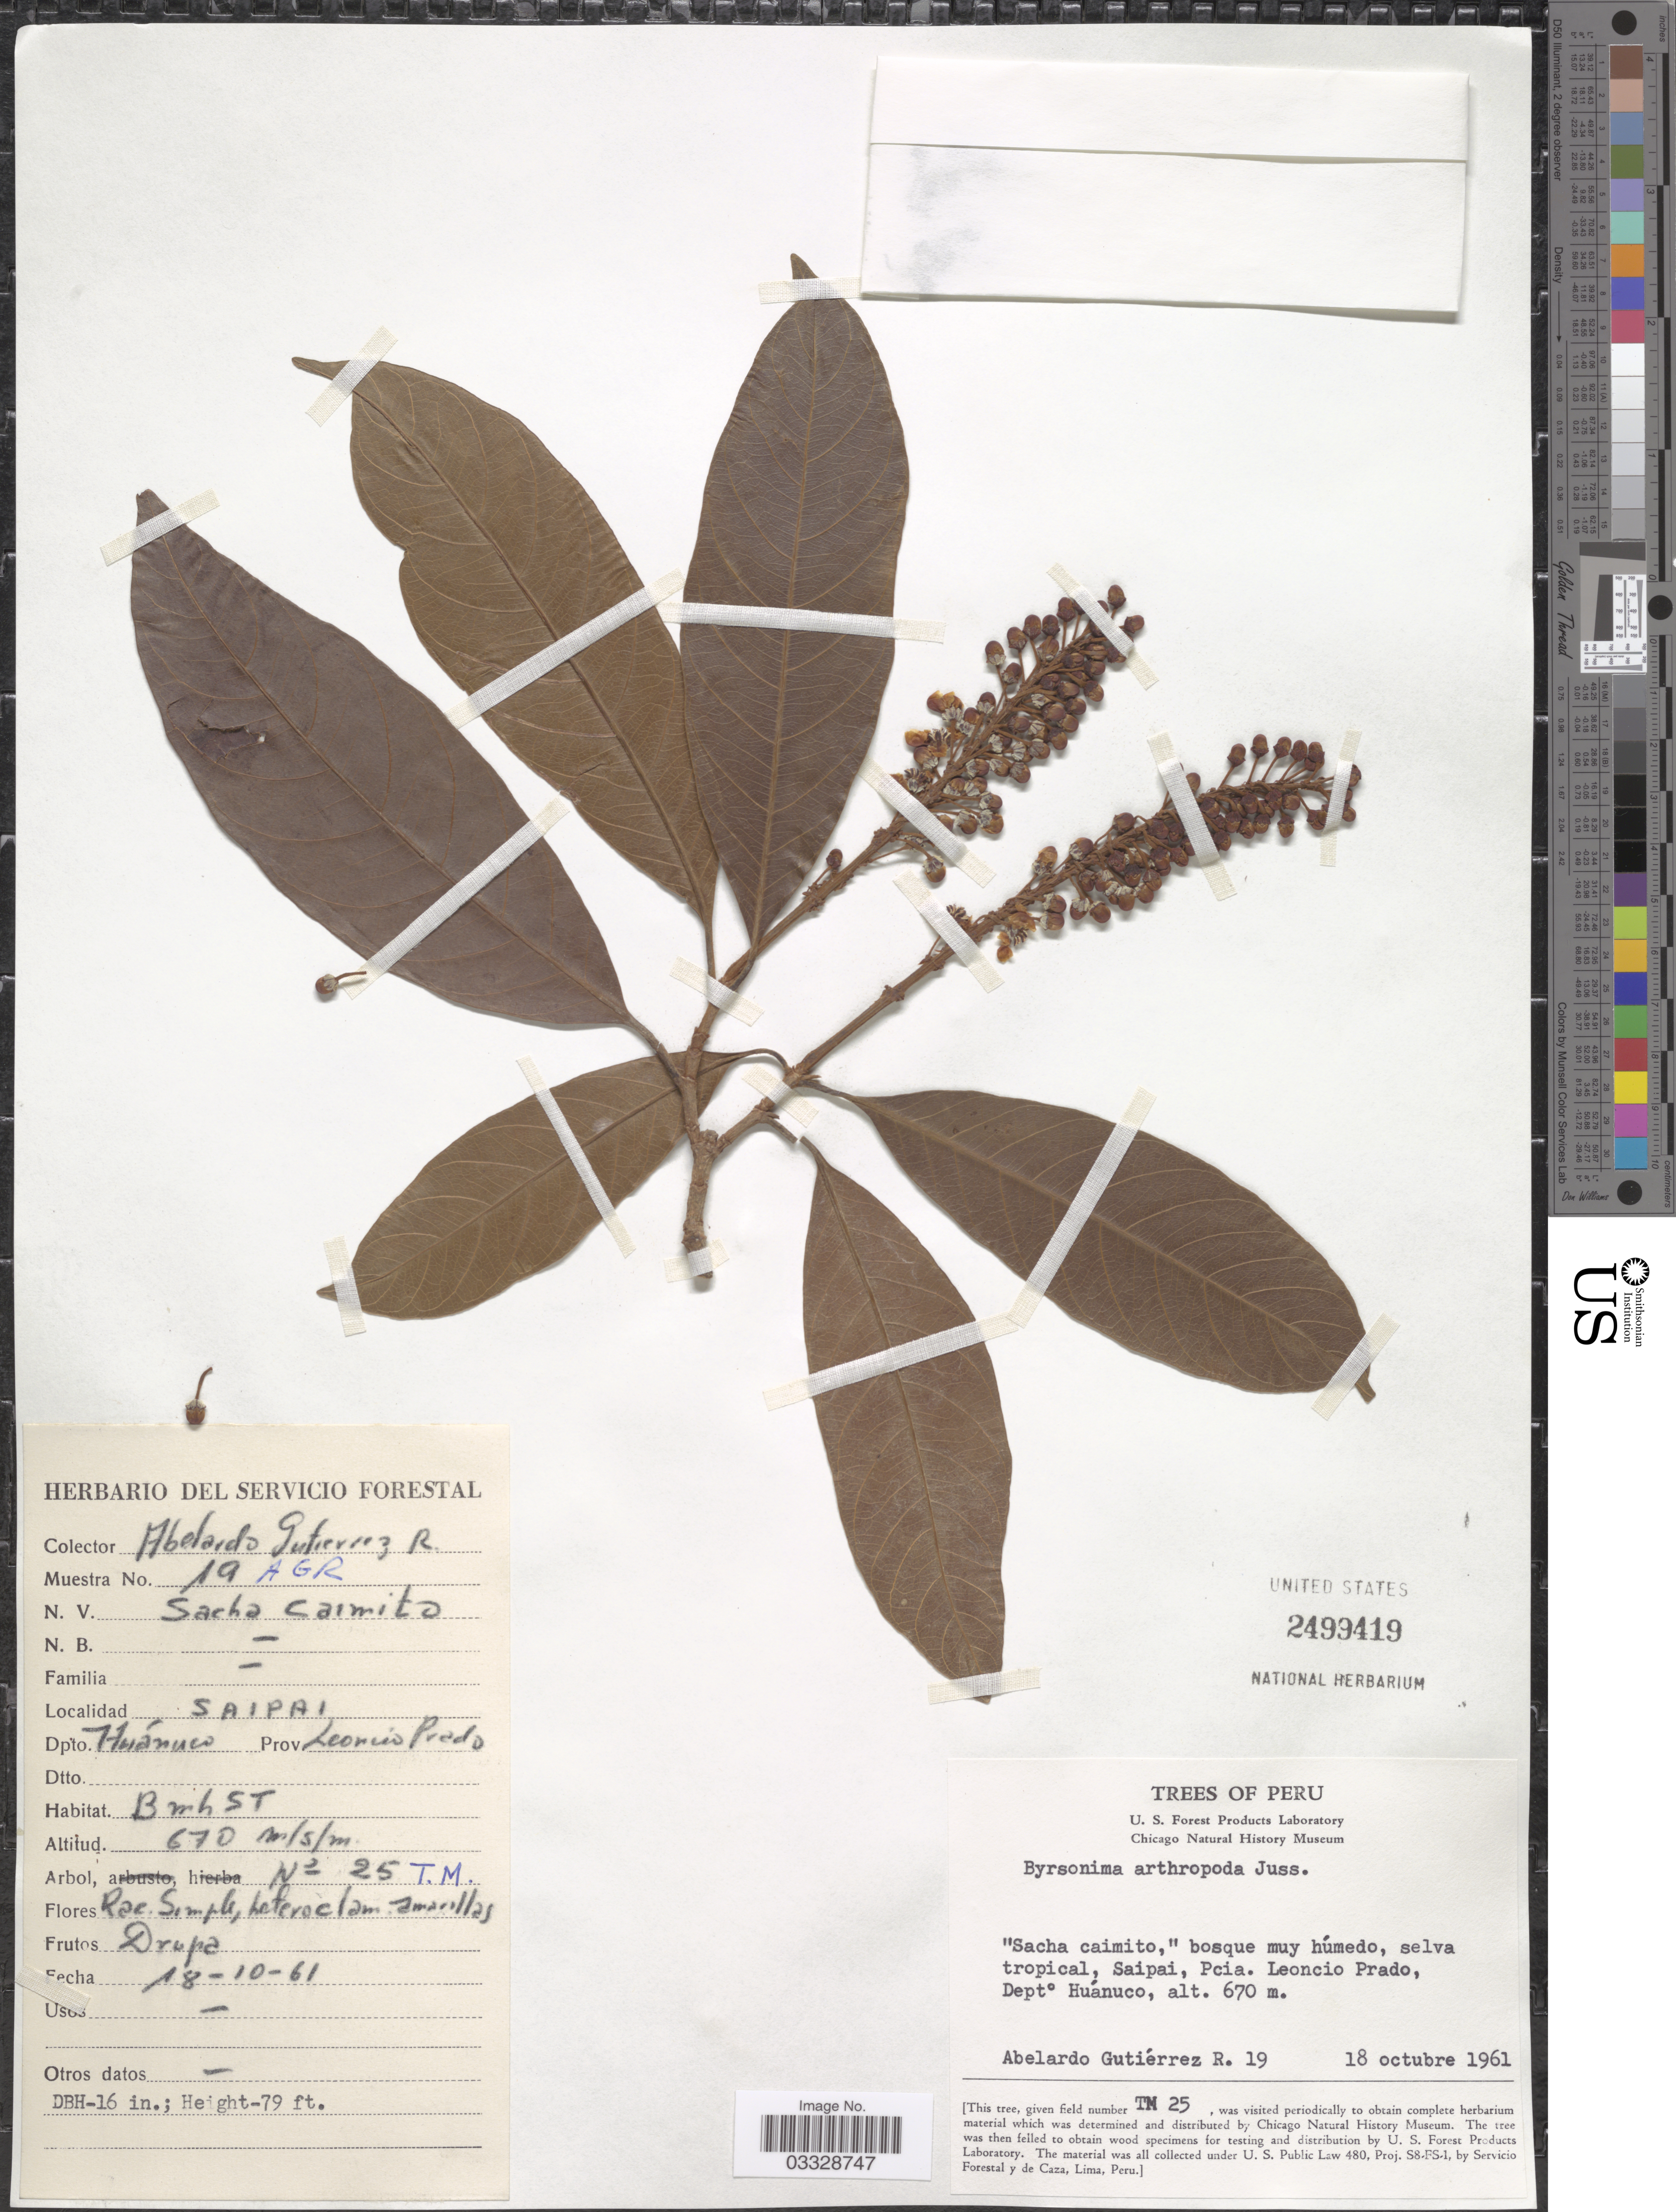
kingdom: Plantae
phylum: Tracheophyta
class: Magnoliopsida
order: Malpighiales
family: Malpighiaceae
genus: Byrsonima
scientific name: Byrsonima arthropoda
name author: A. Juss.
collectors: A. Gutiérrez R.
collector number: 19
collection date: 1961-10-18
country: Peru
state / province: Huánuco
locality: Saipai, Pcia. Leoncio Prado, Dept° Huánuco.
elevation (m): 670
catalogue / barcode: US 2499419